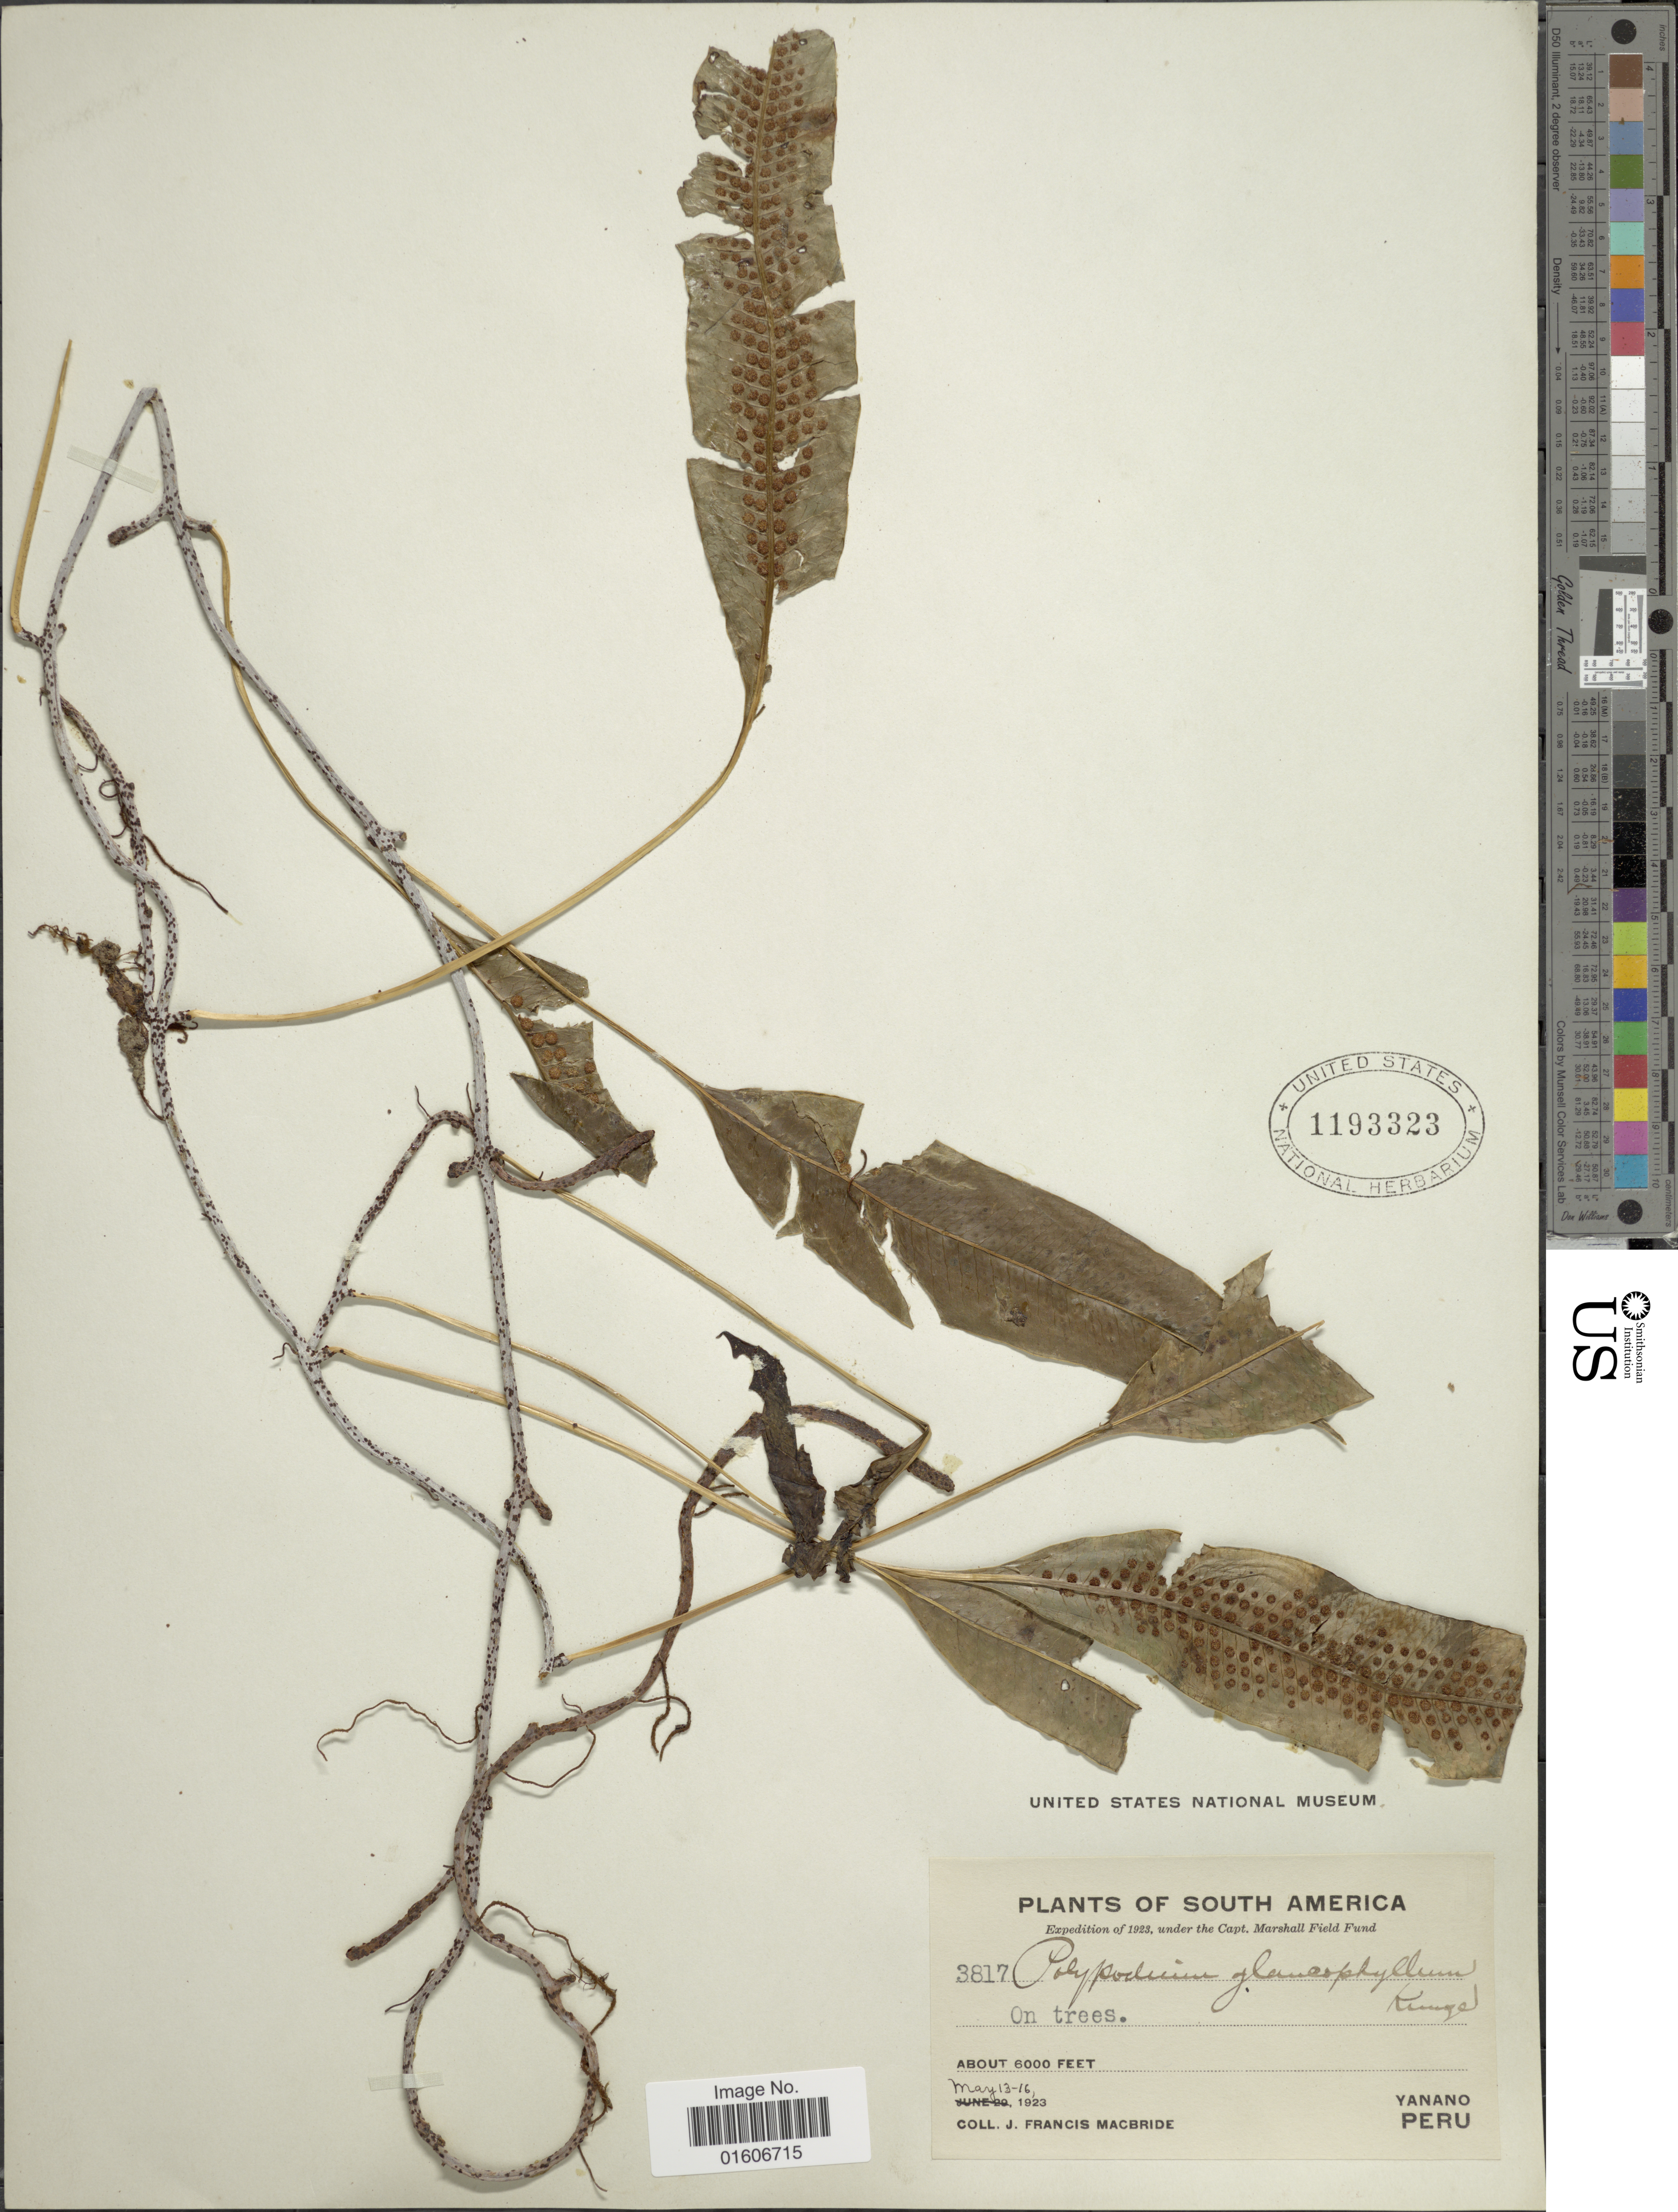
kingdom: Plantae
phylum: Tracheophyta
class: Polypodiopsida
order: Polypodiales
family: Polypodiaceae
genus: Serpocaulon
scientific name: Serpocaulon levigatum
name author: (Cav.) A.R. Sm.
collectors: J. F. Macbride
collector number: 3817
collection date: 1923-05-13/1923-05-16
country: Peru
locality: Yanano, South America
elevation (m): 1829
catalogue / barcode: US 1193323